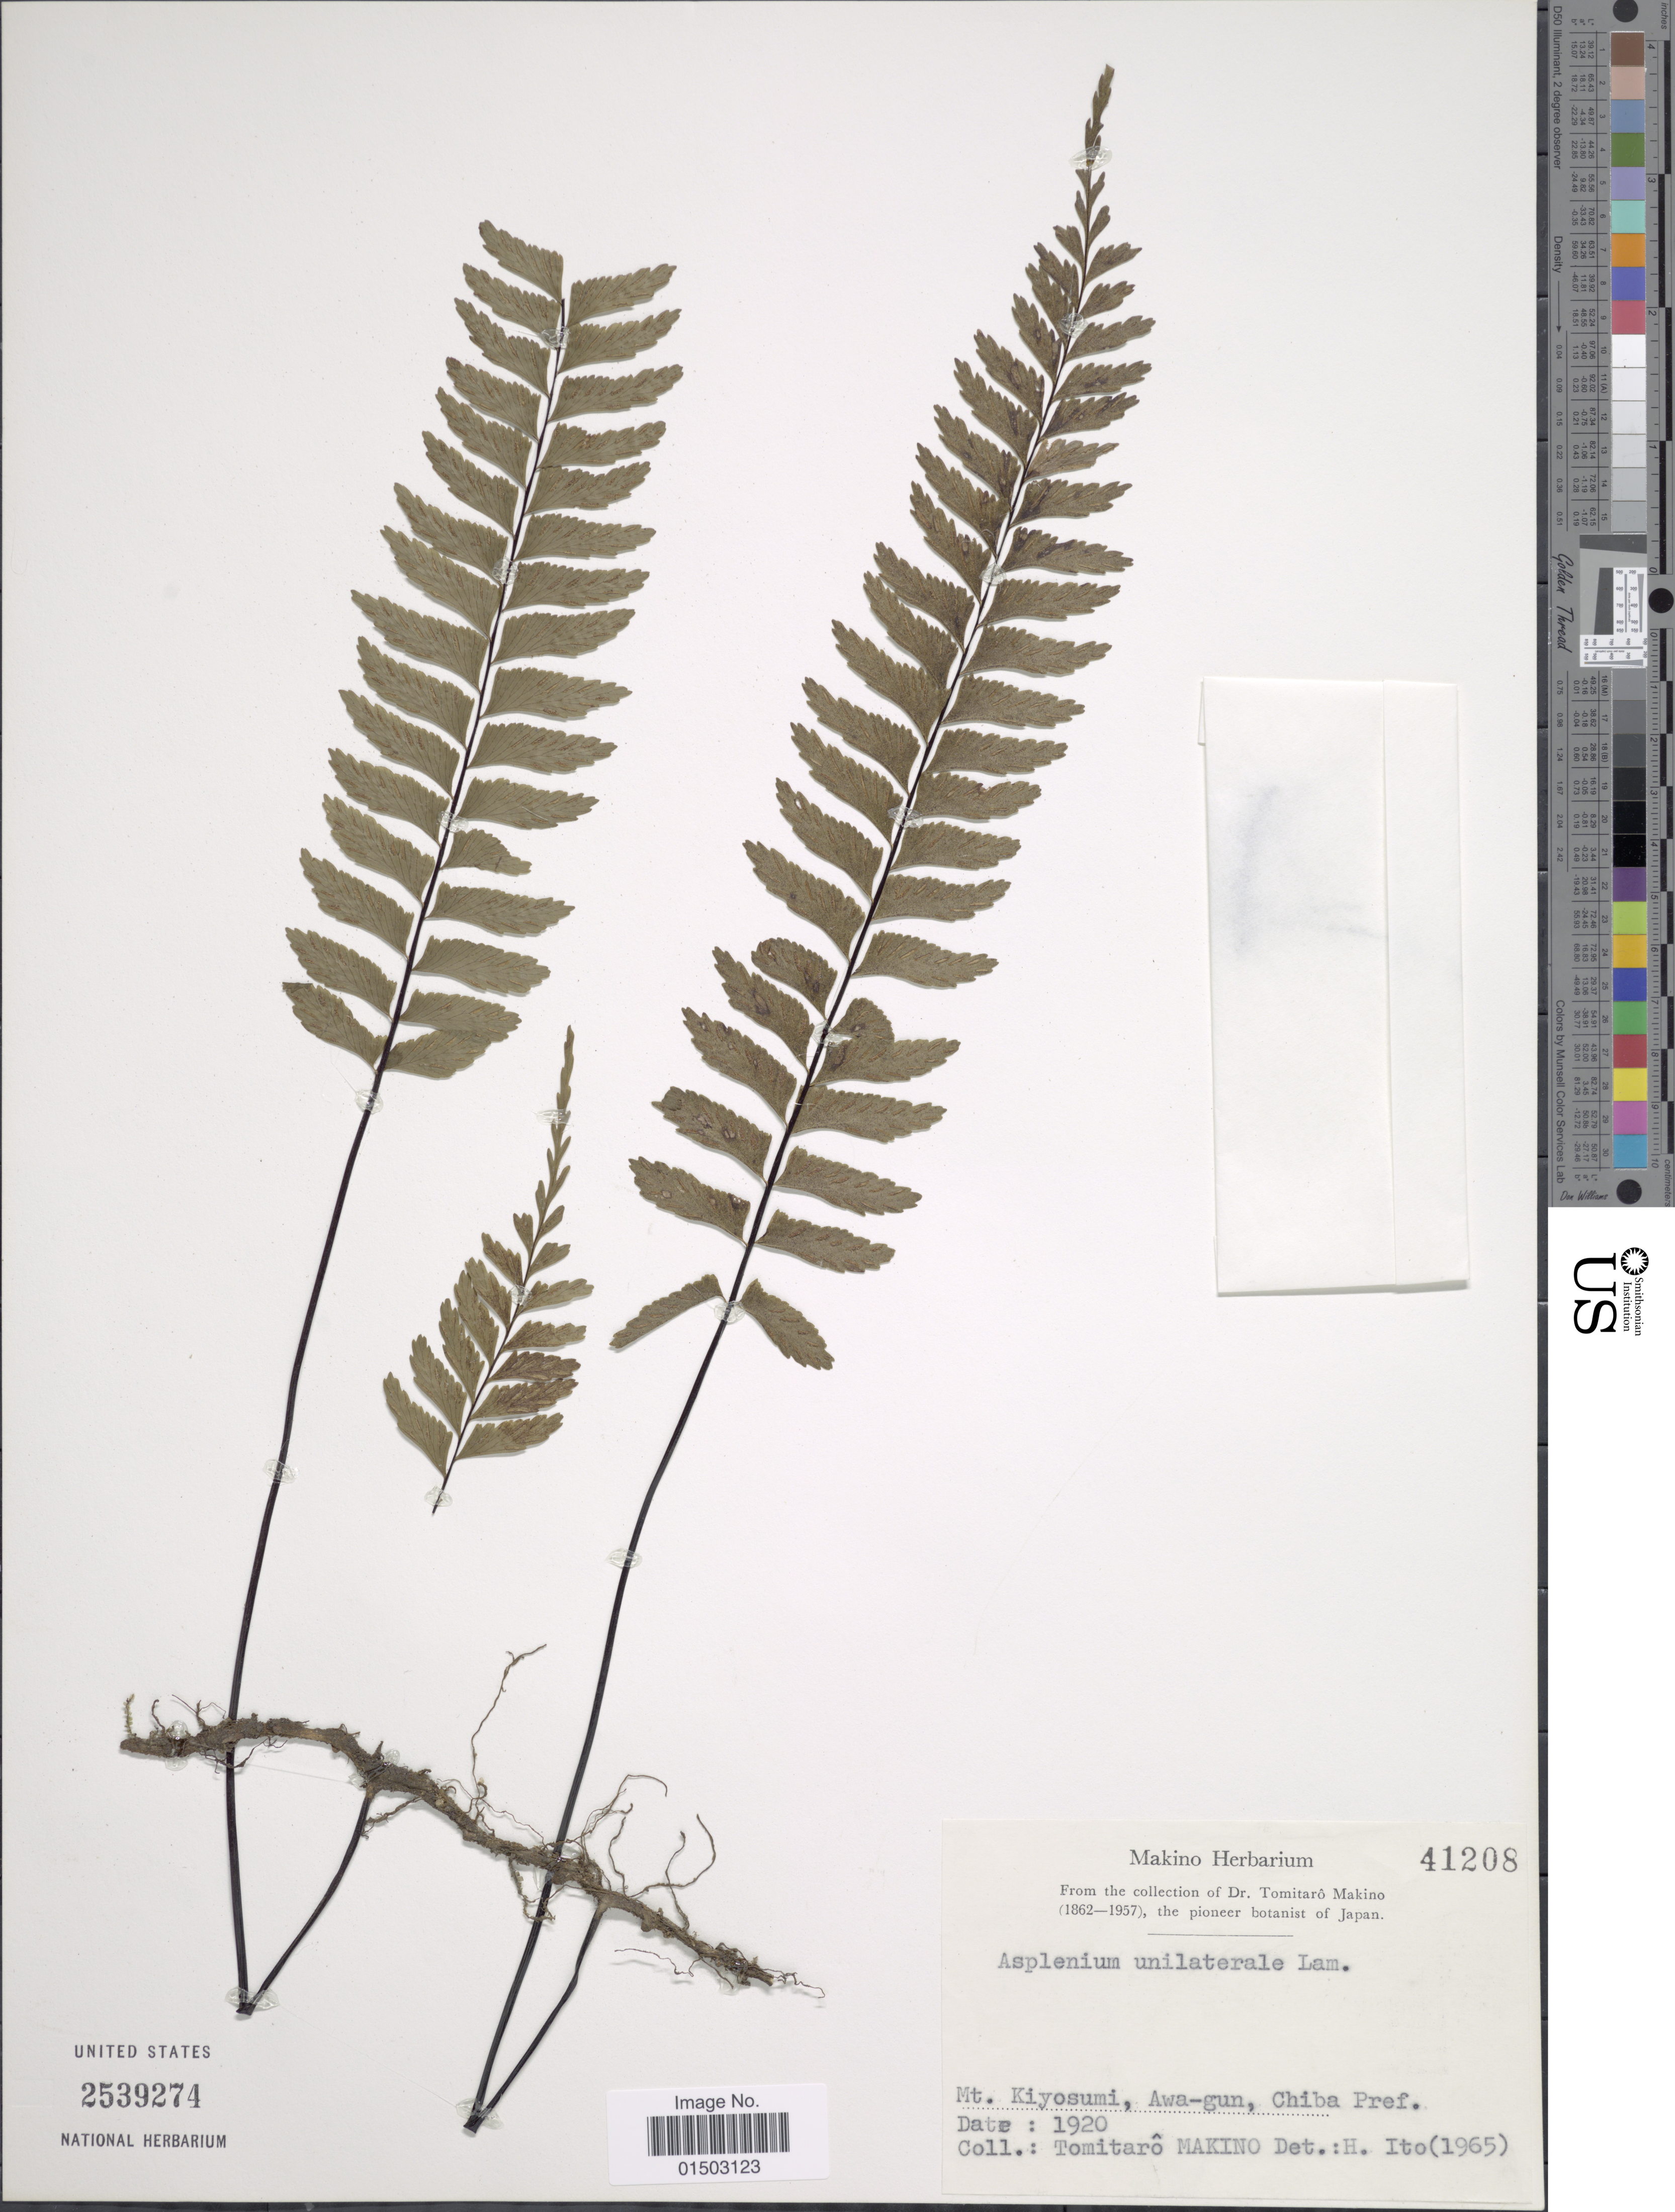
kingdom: Plantae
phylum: Tracheophyta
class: Polypodiopsida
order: Polypodiales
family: Aspleniaceae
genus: Hymenasplenium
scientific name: Hymenasplenium unilaterale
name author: (Lam.) Hayata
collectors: T. Makino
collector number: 41208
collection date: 1920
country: Japan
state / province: Tiba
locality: Mt. Kiyosumi, Awa-gun, Chiba Pref.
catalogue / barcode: US 2539274